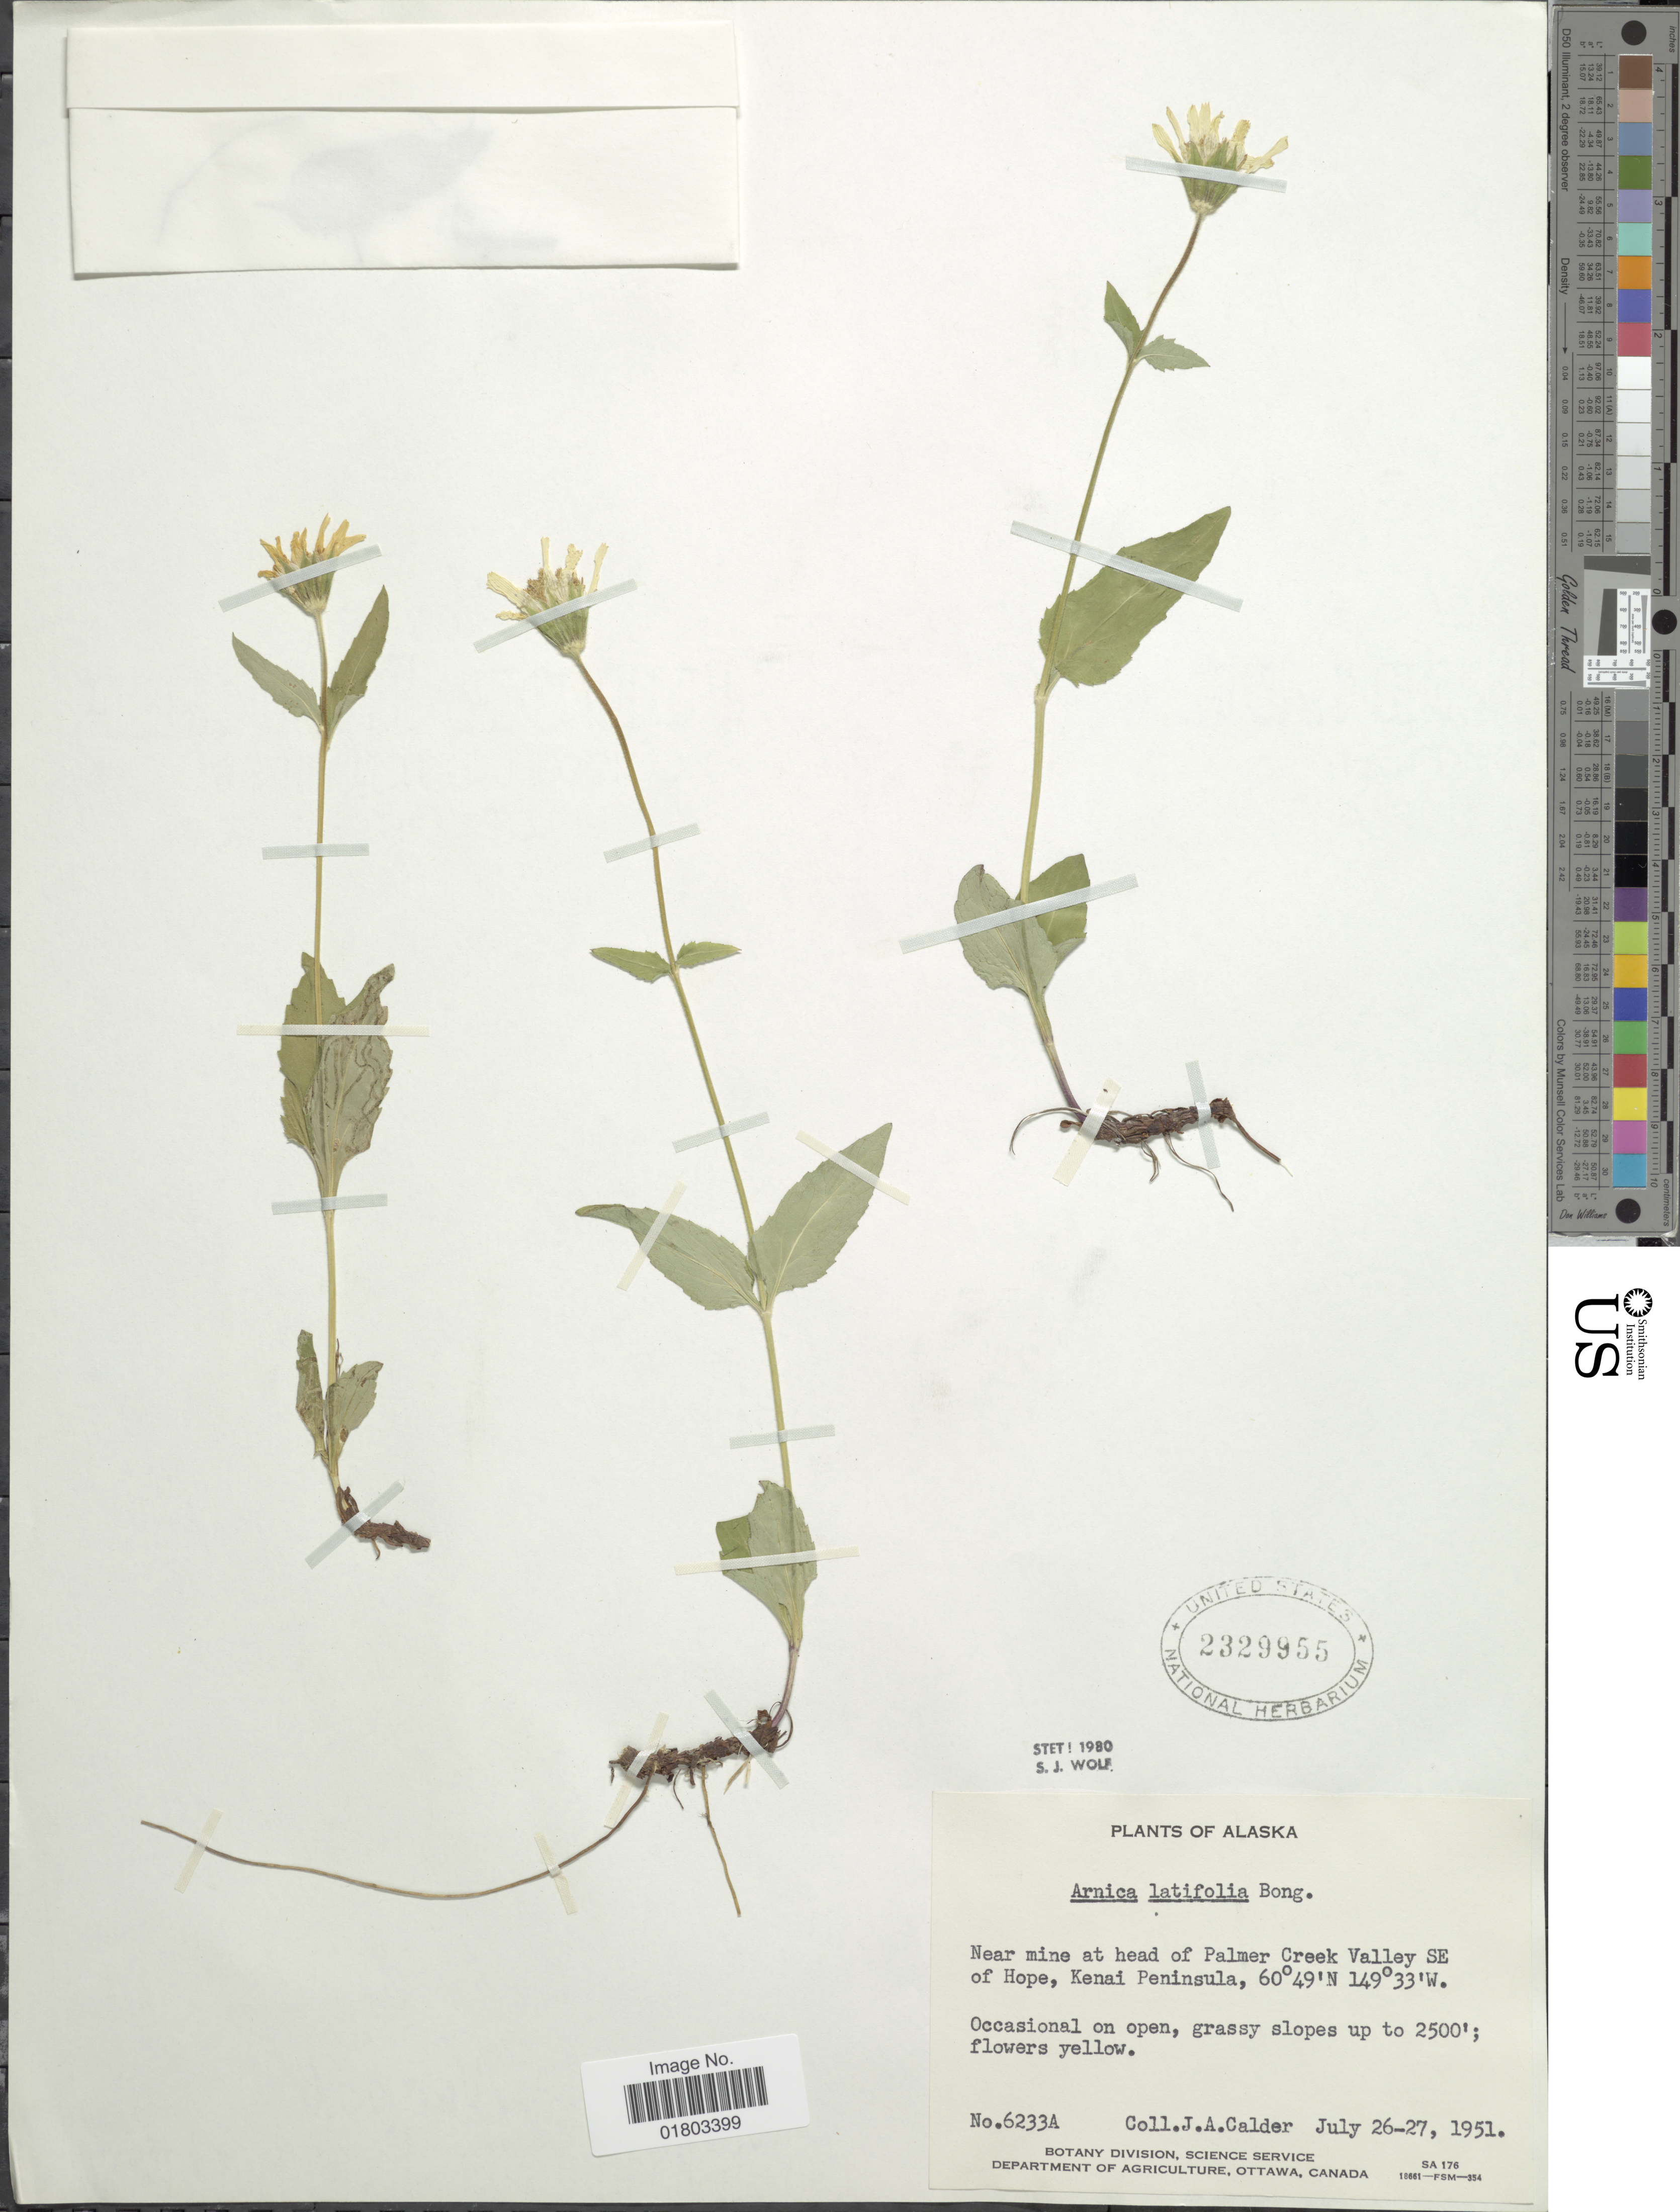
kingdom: Plantae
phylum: Tracheophyta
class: Magnoliopsida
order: Asterales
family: Asteraceae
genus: Arnica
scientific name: Arnica latifolia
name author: Bong.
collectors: J. A. Calder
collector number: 6233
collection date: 1951-07-26/1951-07-27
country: United States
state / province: Alaska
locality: Near mine at head of Palmer Creek Valley SE of Hope, Kenai Peninsula, Occasional on open, grassy slopes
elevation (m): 762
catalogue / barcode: US 2329955